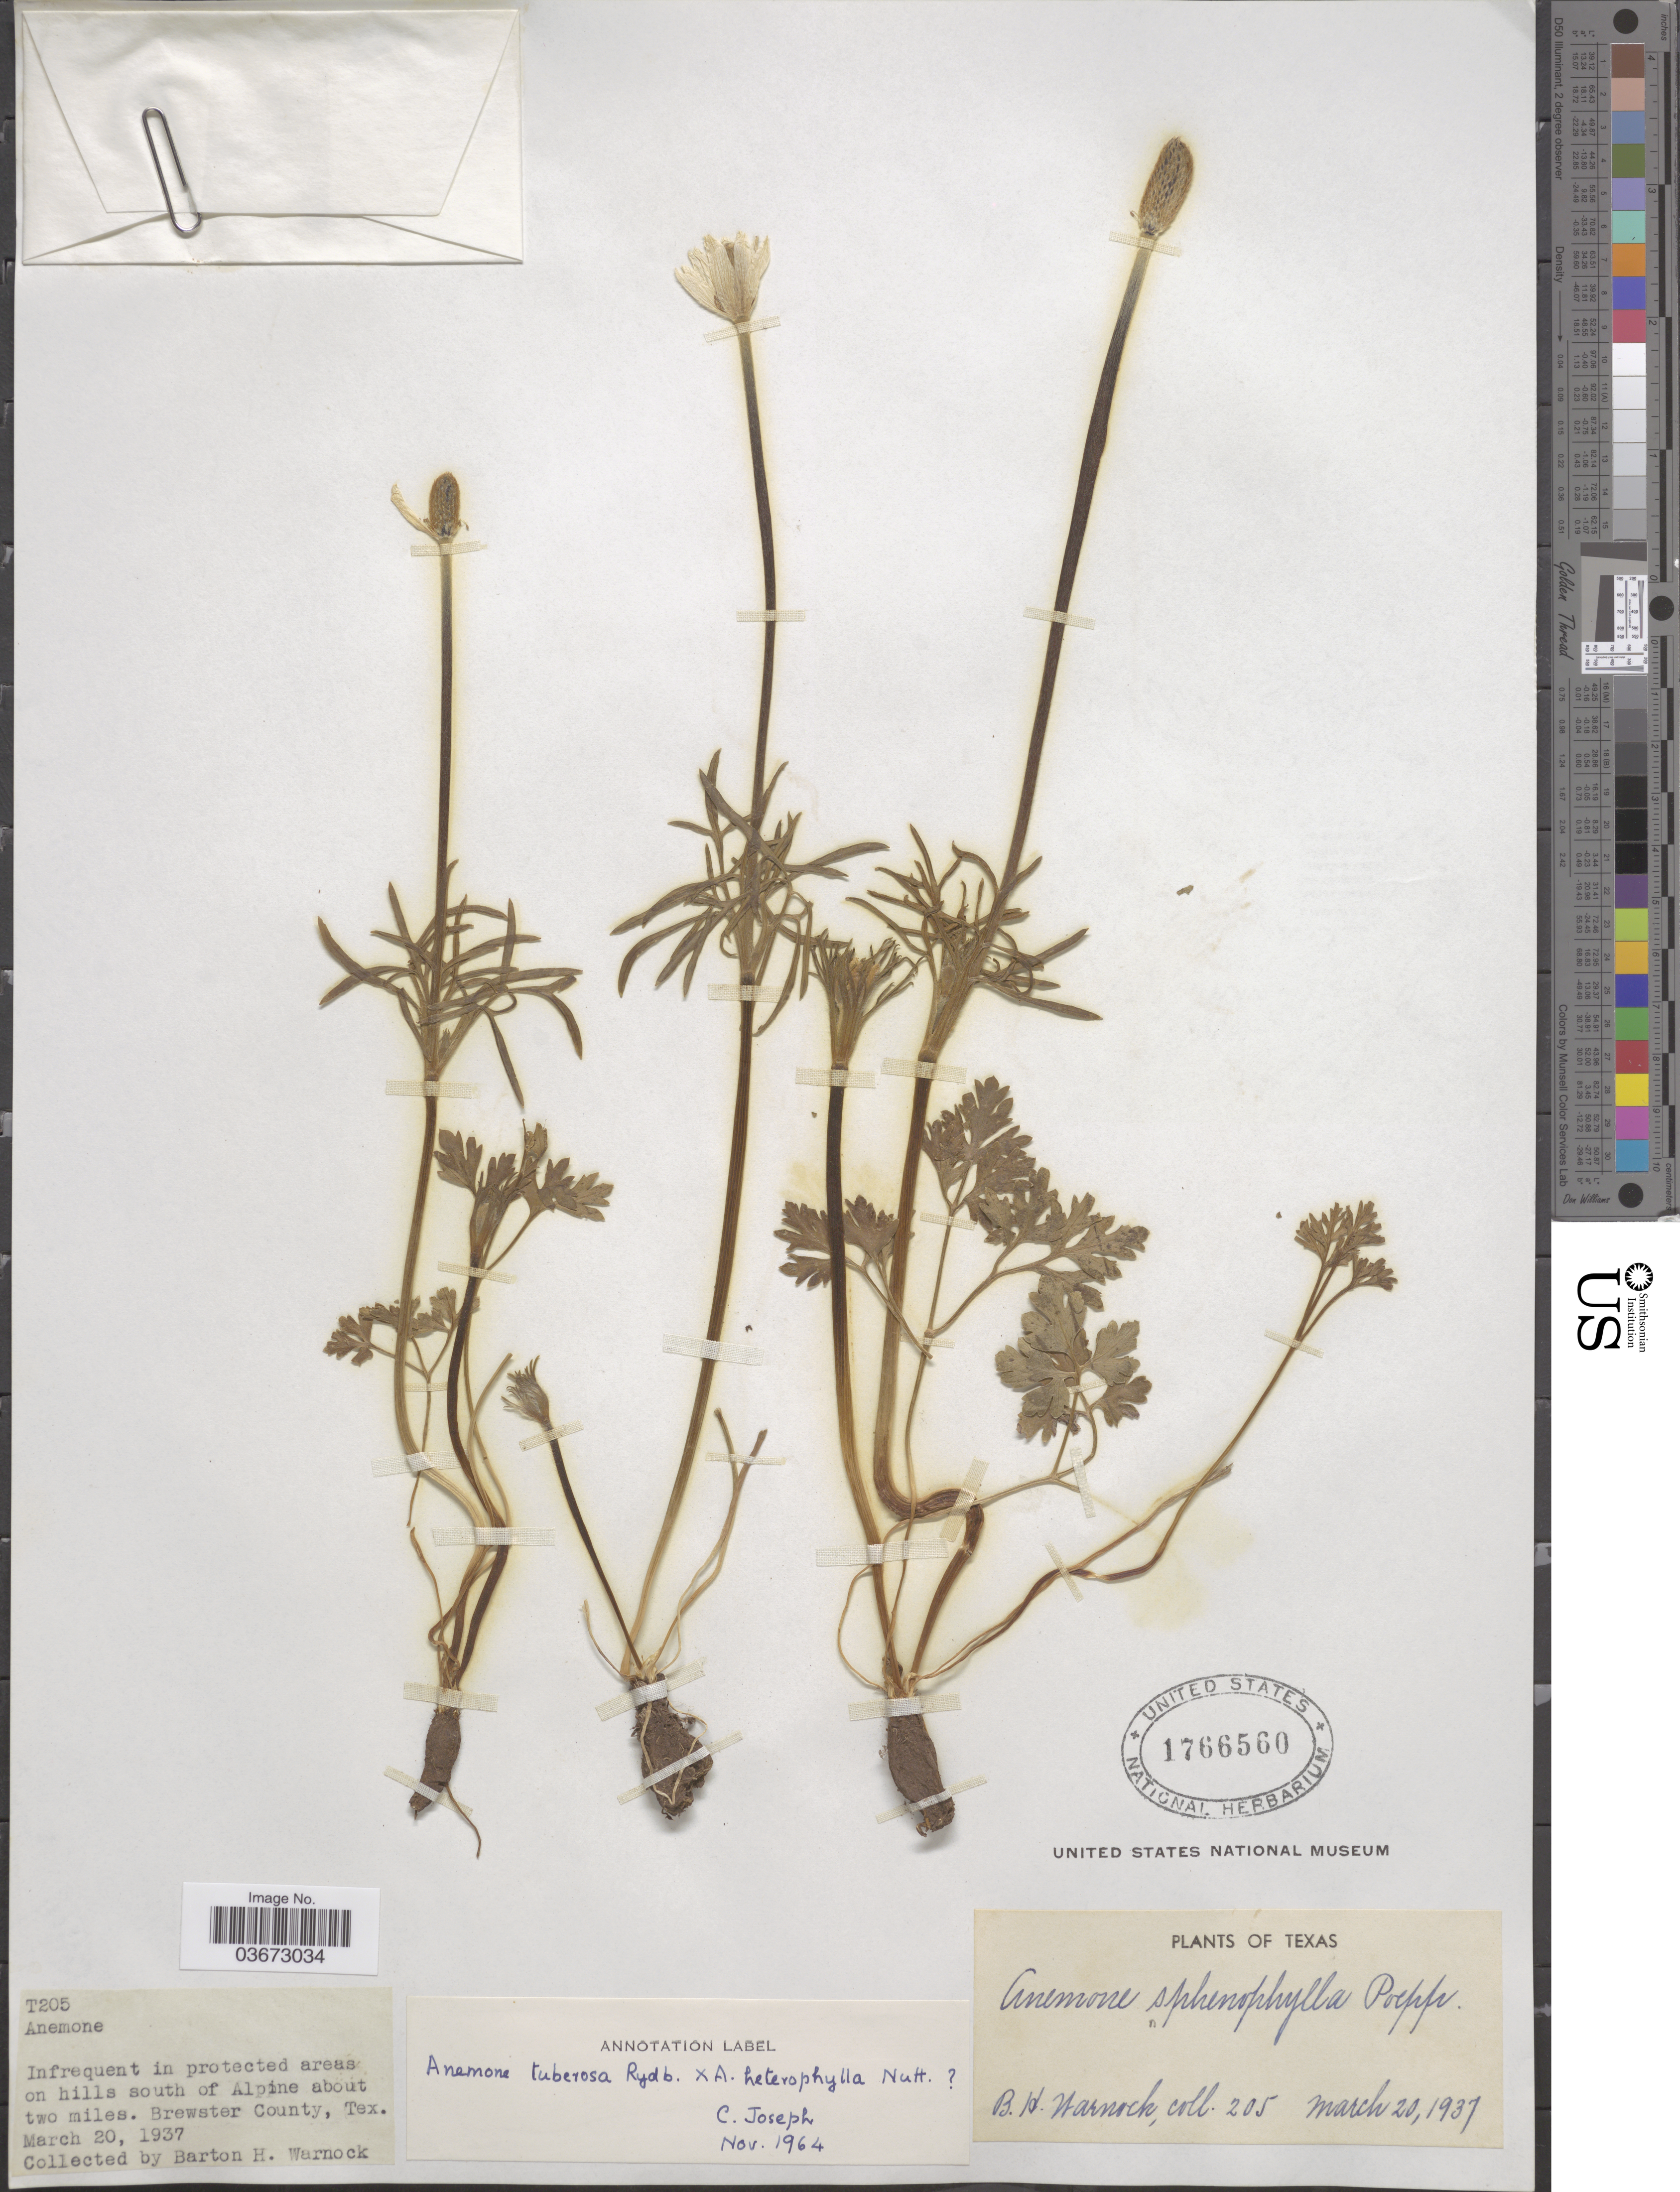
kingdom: Plantae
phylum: Tracheophyta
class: Magnoliopsida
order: Ranunculales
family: Ranunculaceae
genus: Anemone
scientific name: Anemone tuberosa x A. heterophylla Nutt. & Alph. Wood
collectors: B. H. Warnock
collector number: T205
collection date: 1937-03-20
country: United States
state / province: Texas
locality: Infrequent in protected areas on hills south of Alpine about two miles. Brewster County.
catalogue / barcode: US 1766560